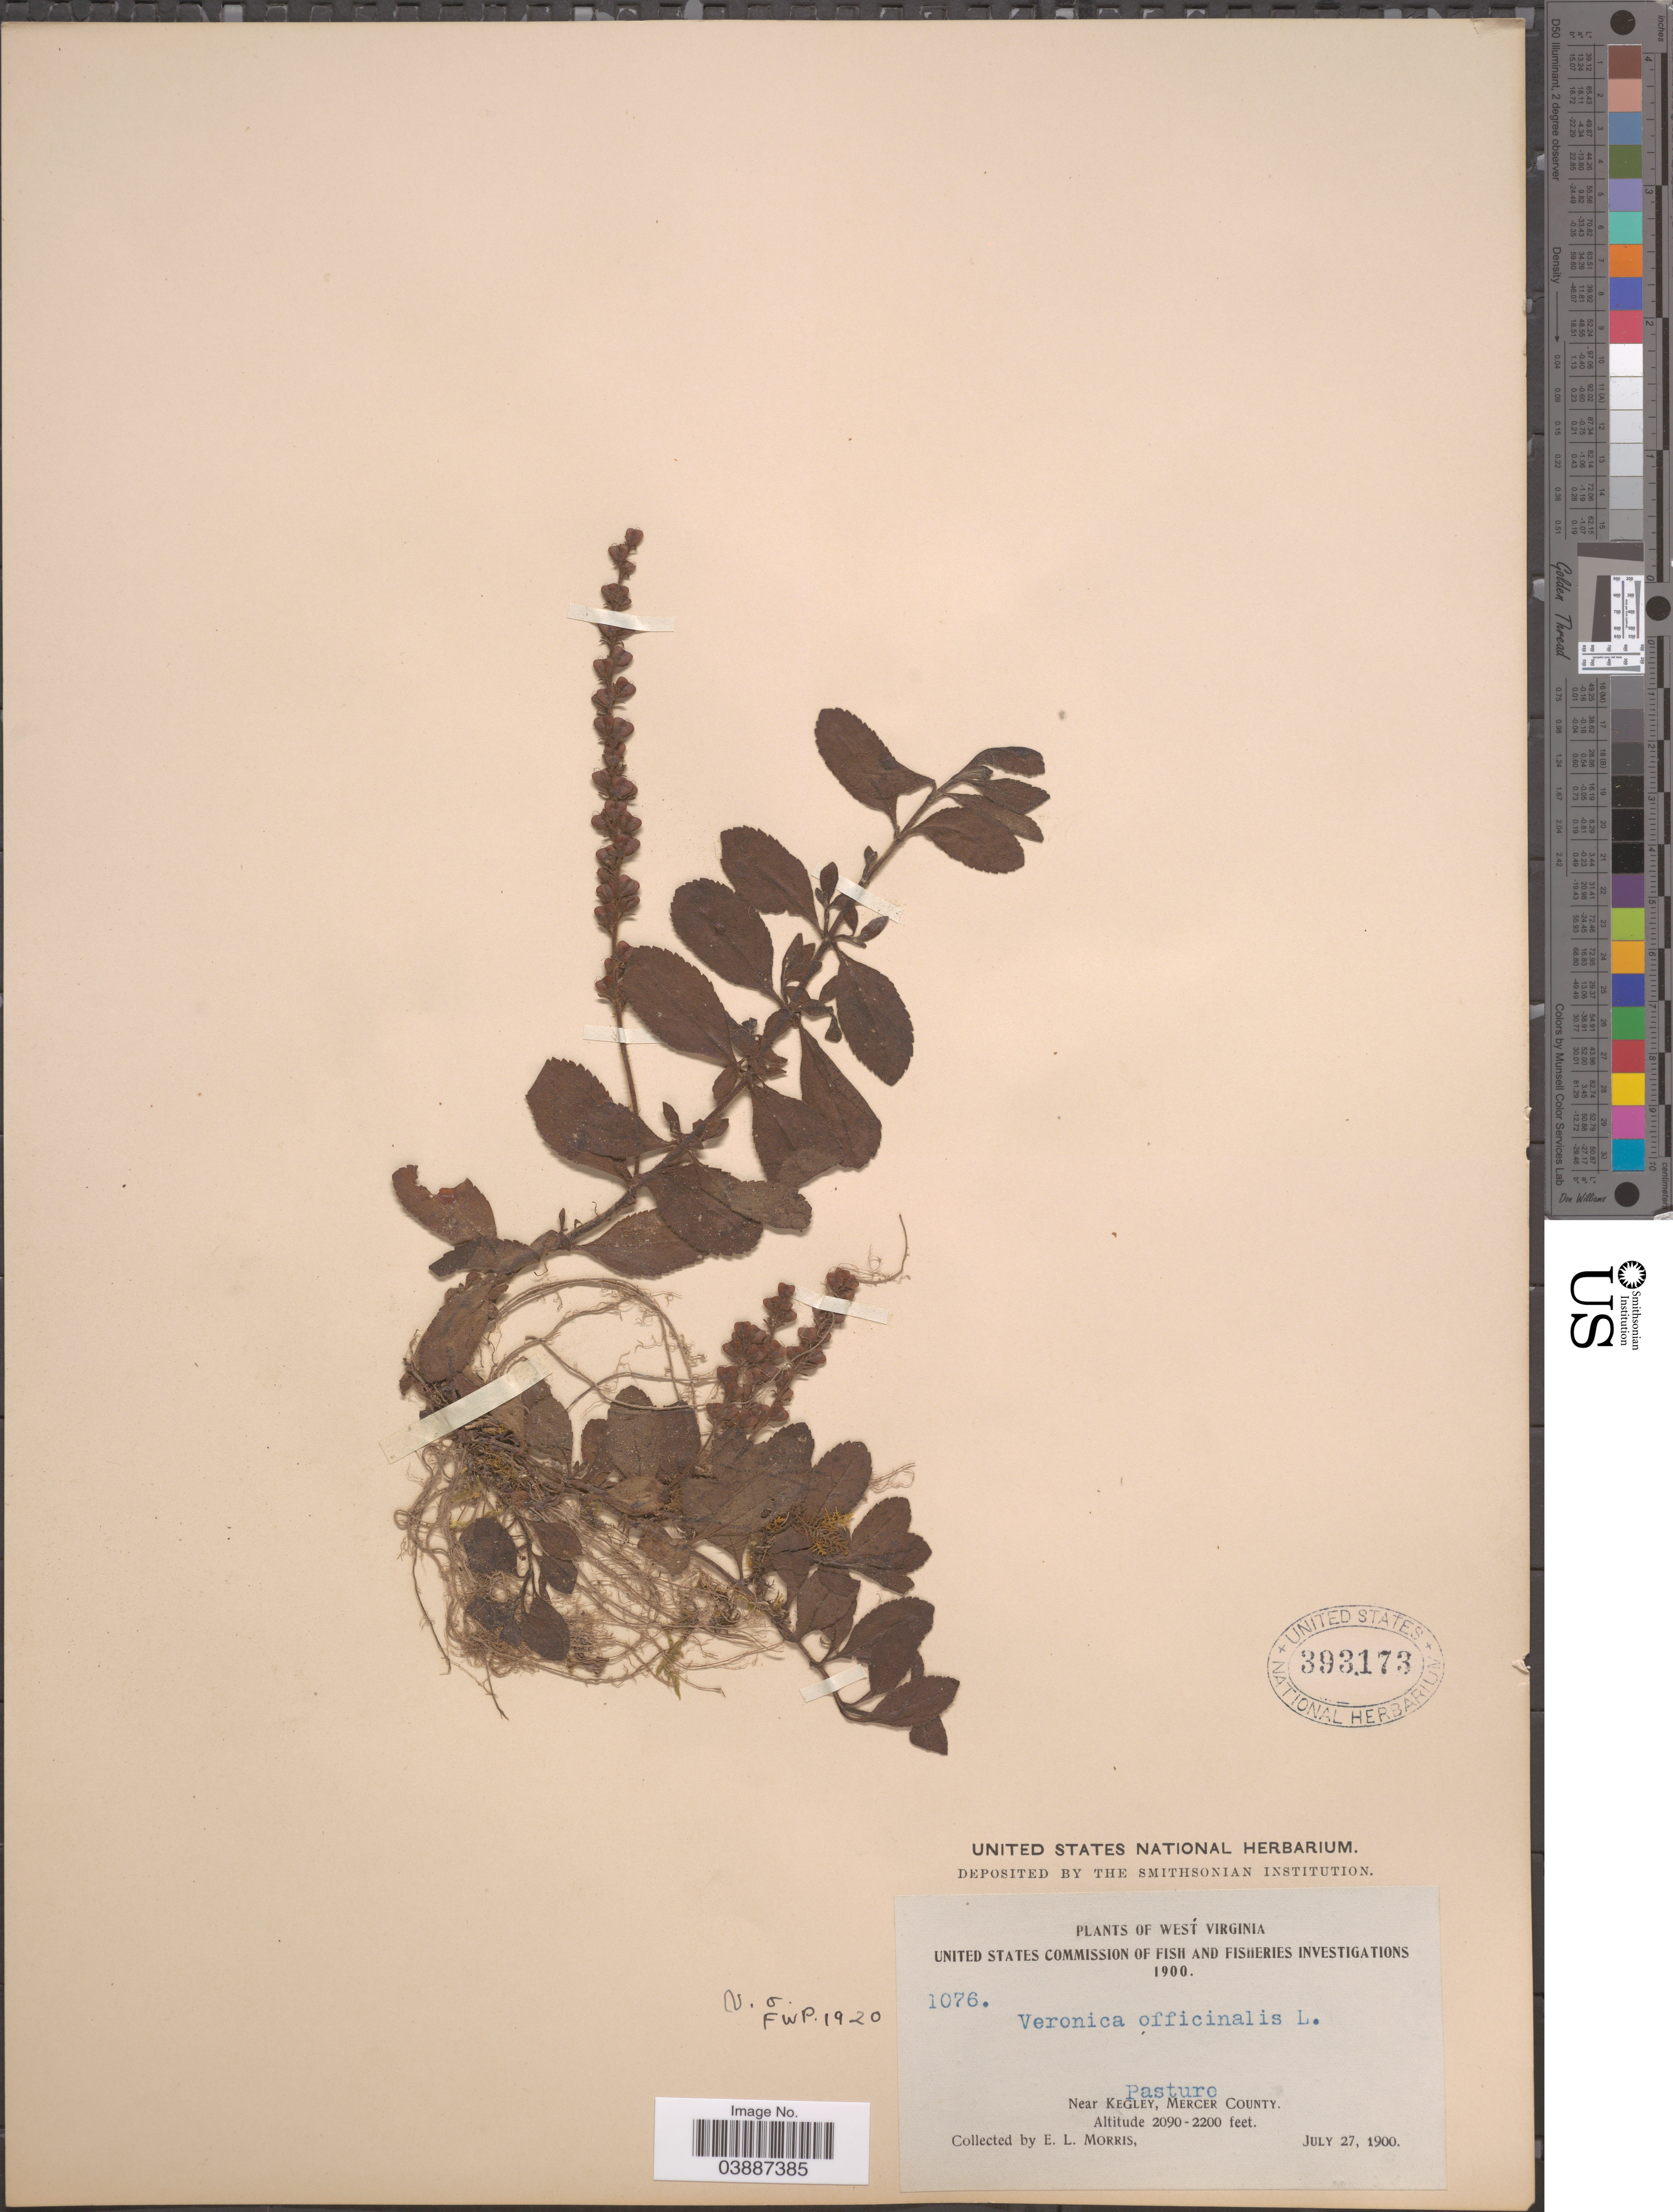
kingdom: Plantae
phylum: Tracheophyta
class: Magnoliopsida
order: Lamiales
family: Plantaginaceae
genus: Veronica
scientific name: Veronica officinalis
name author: L.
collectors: E. Morris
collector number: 1076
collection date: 1900-07-27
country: United States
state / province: West Virginia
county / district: Mercer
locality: Near Kegley, Mercer County.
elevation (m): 637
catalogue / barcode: US 393173